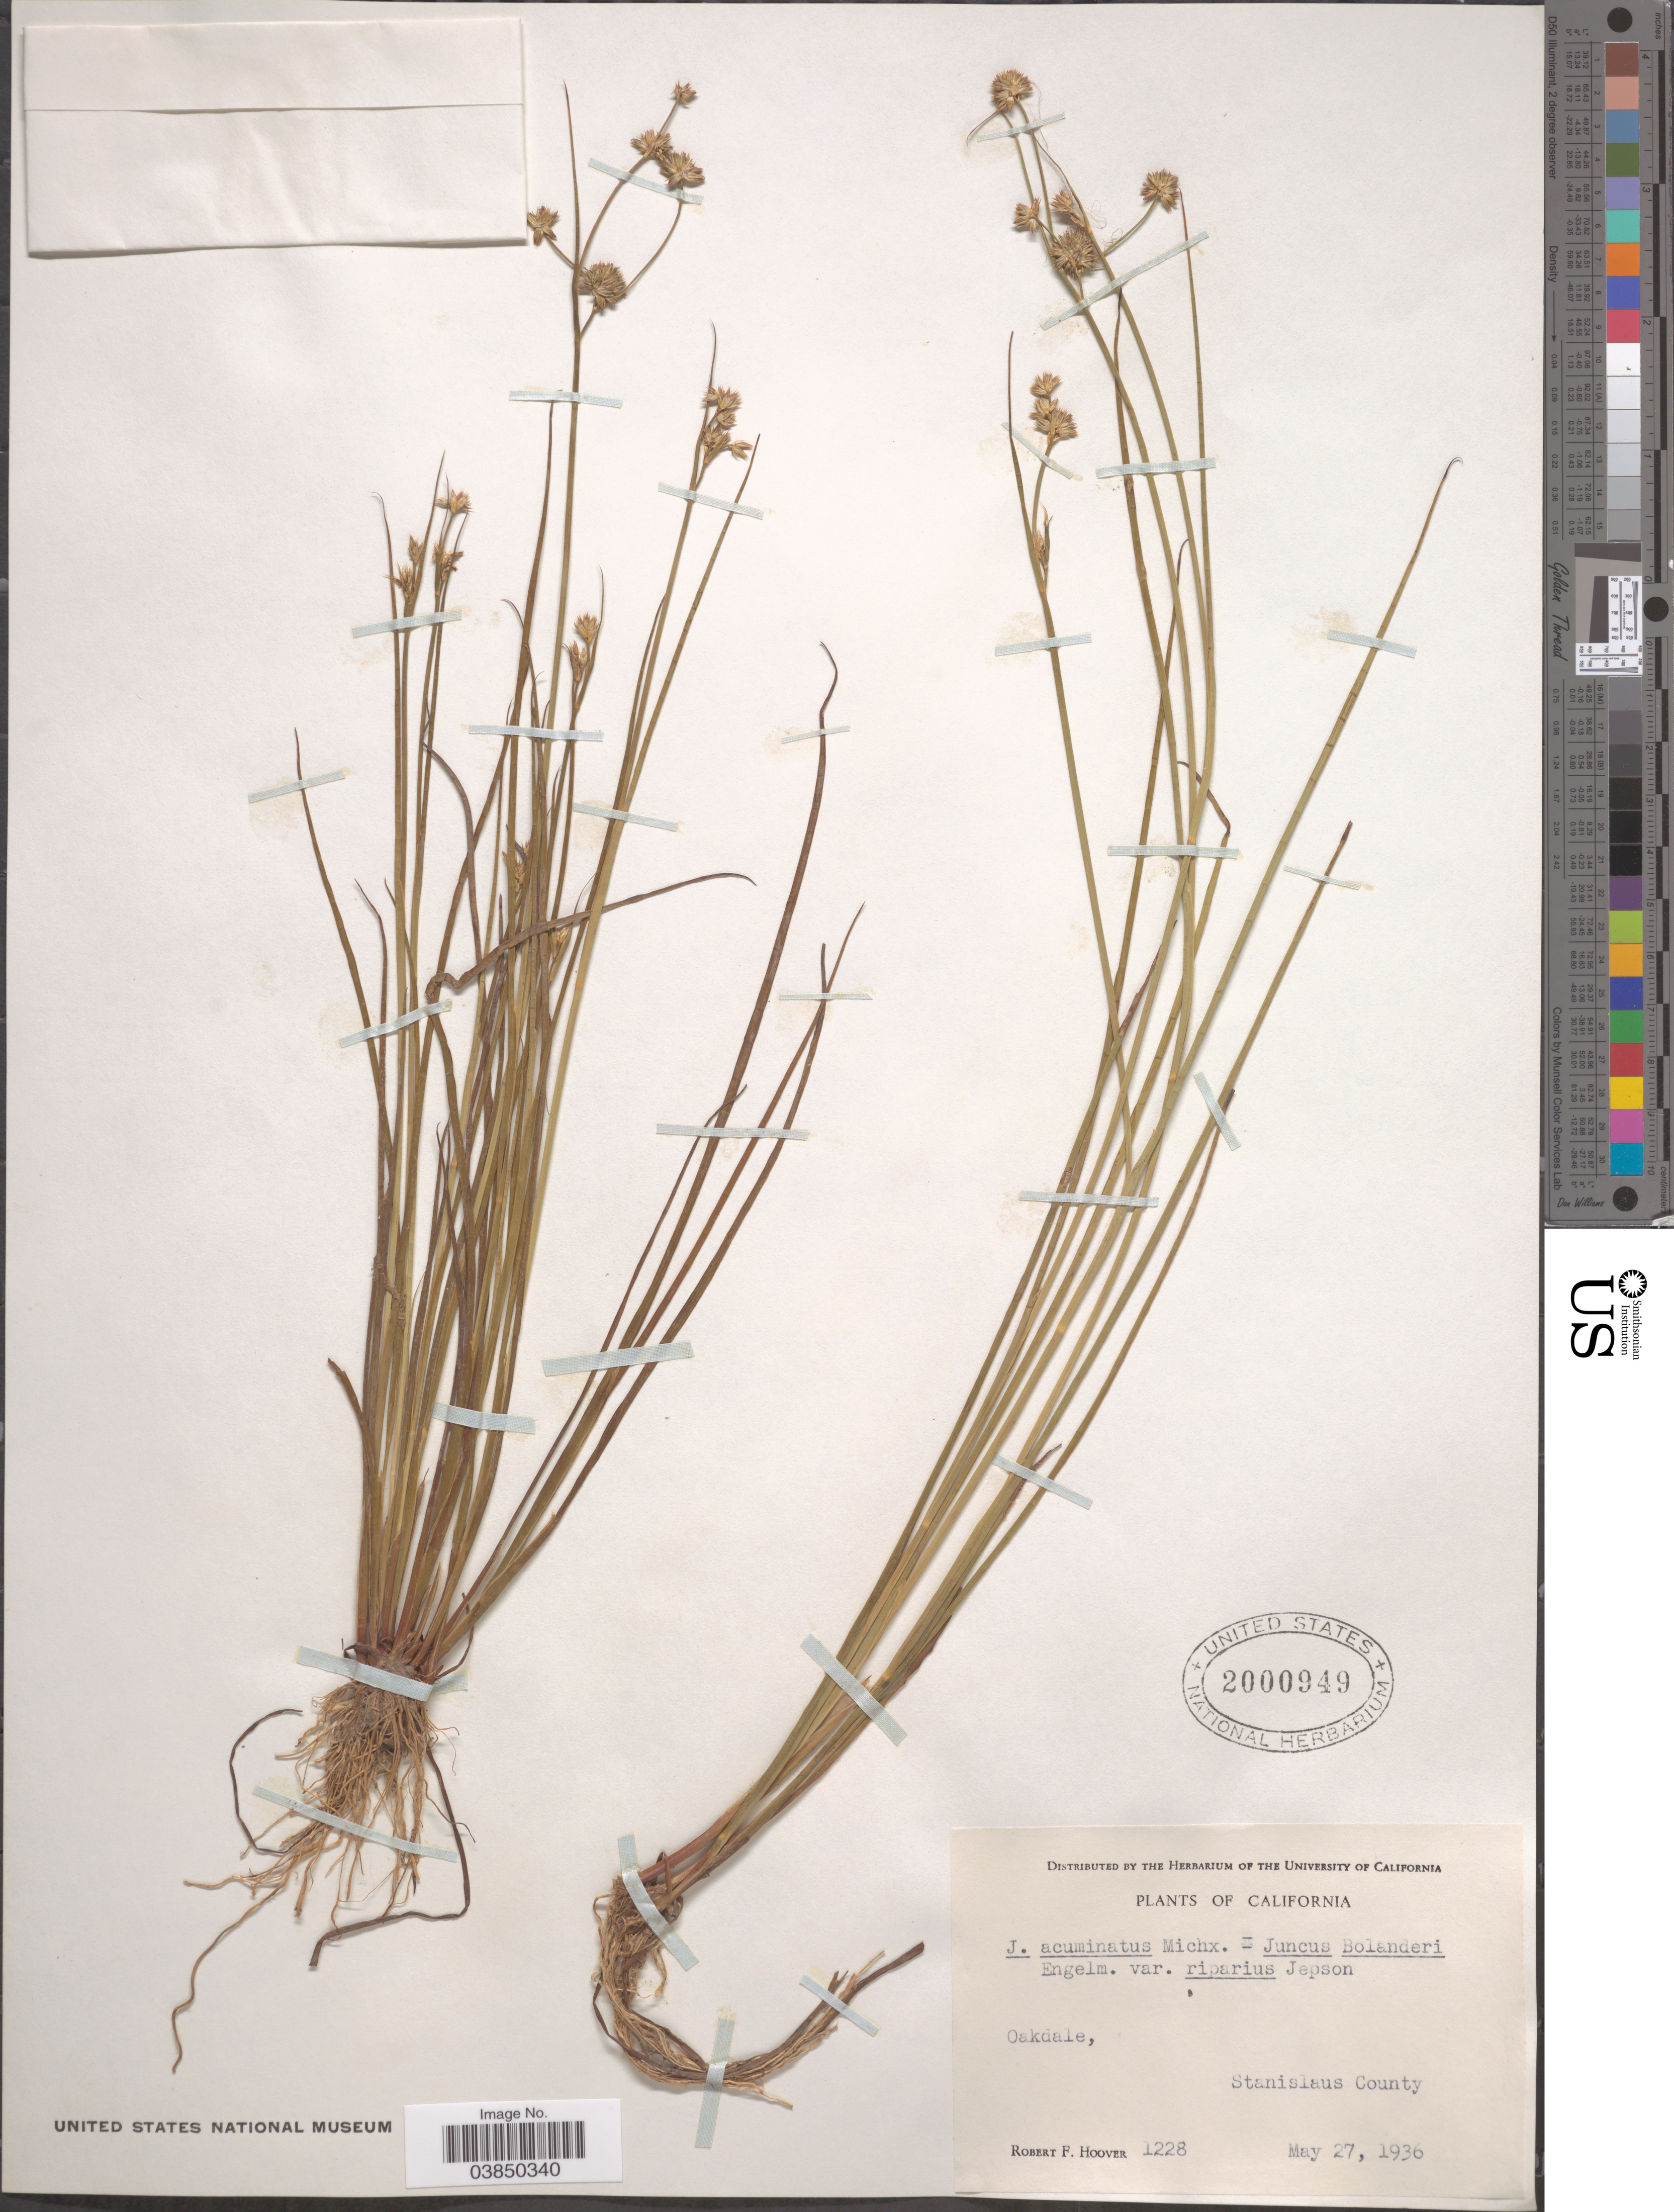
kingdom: Plantae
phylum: Tracheophyta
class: Liliopsida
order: Poales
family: Juncaceae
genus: Juncus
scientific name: Juncus bolanderi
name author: Engelm.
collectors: R. F. Hoover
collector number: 1228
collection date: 1936-05-27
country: United States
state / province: California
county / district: Stanislaus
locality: Oakdale, Stanislaus County.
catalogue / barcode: US 2000949